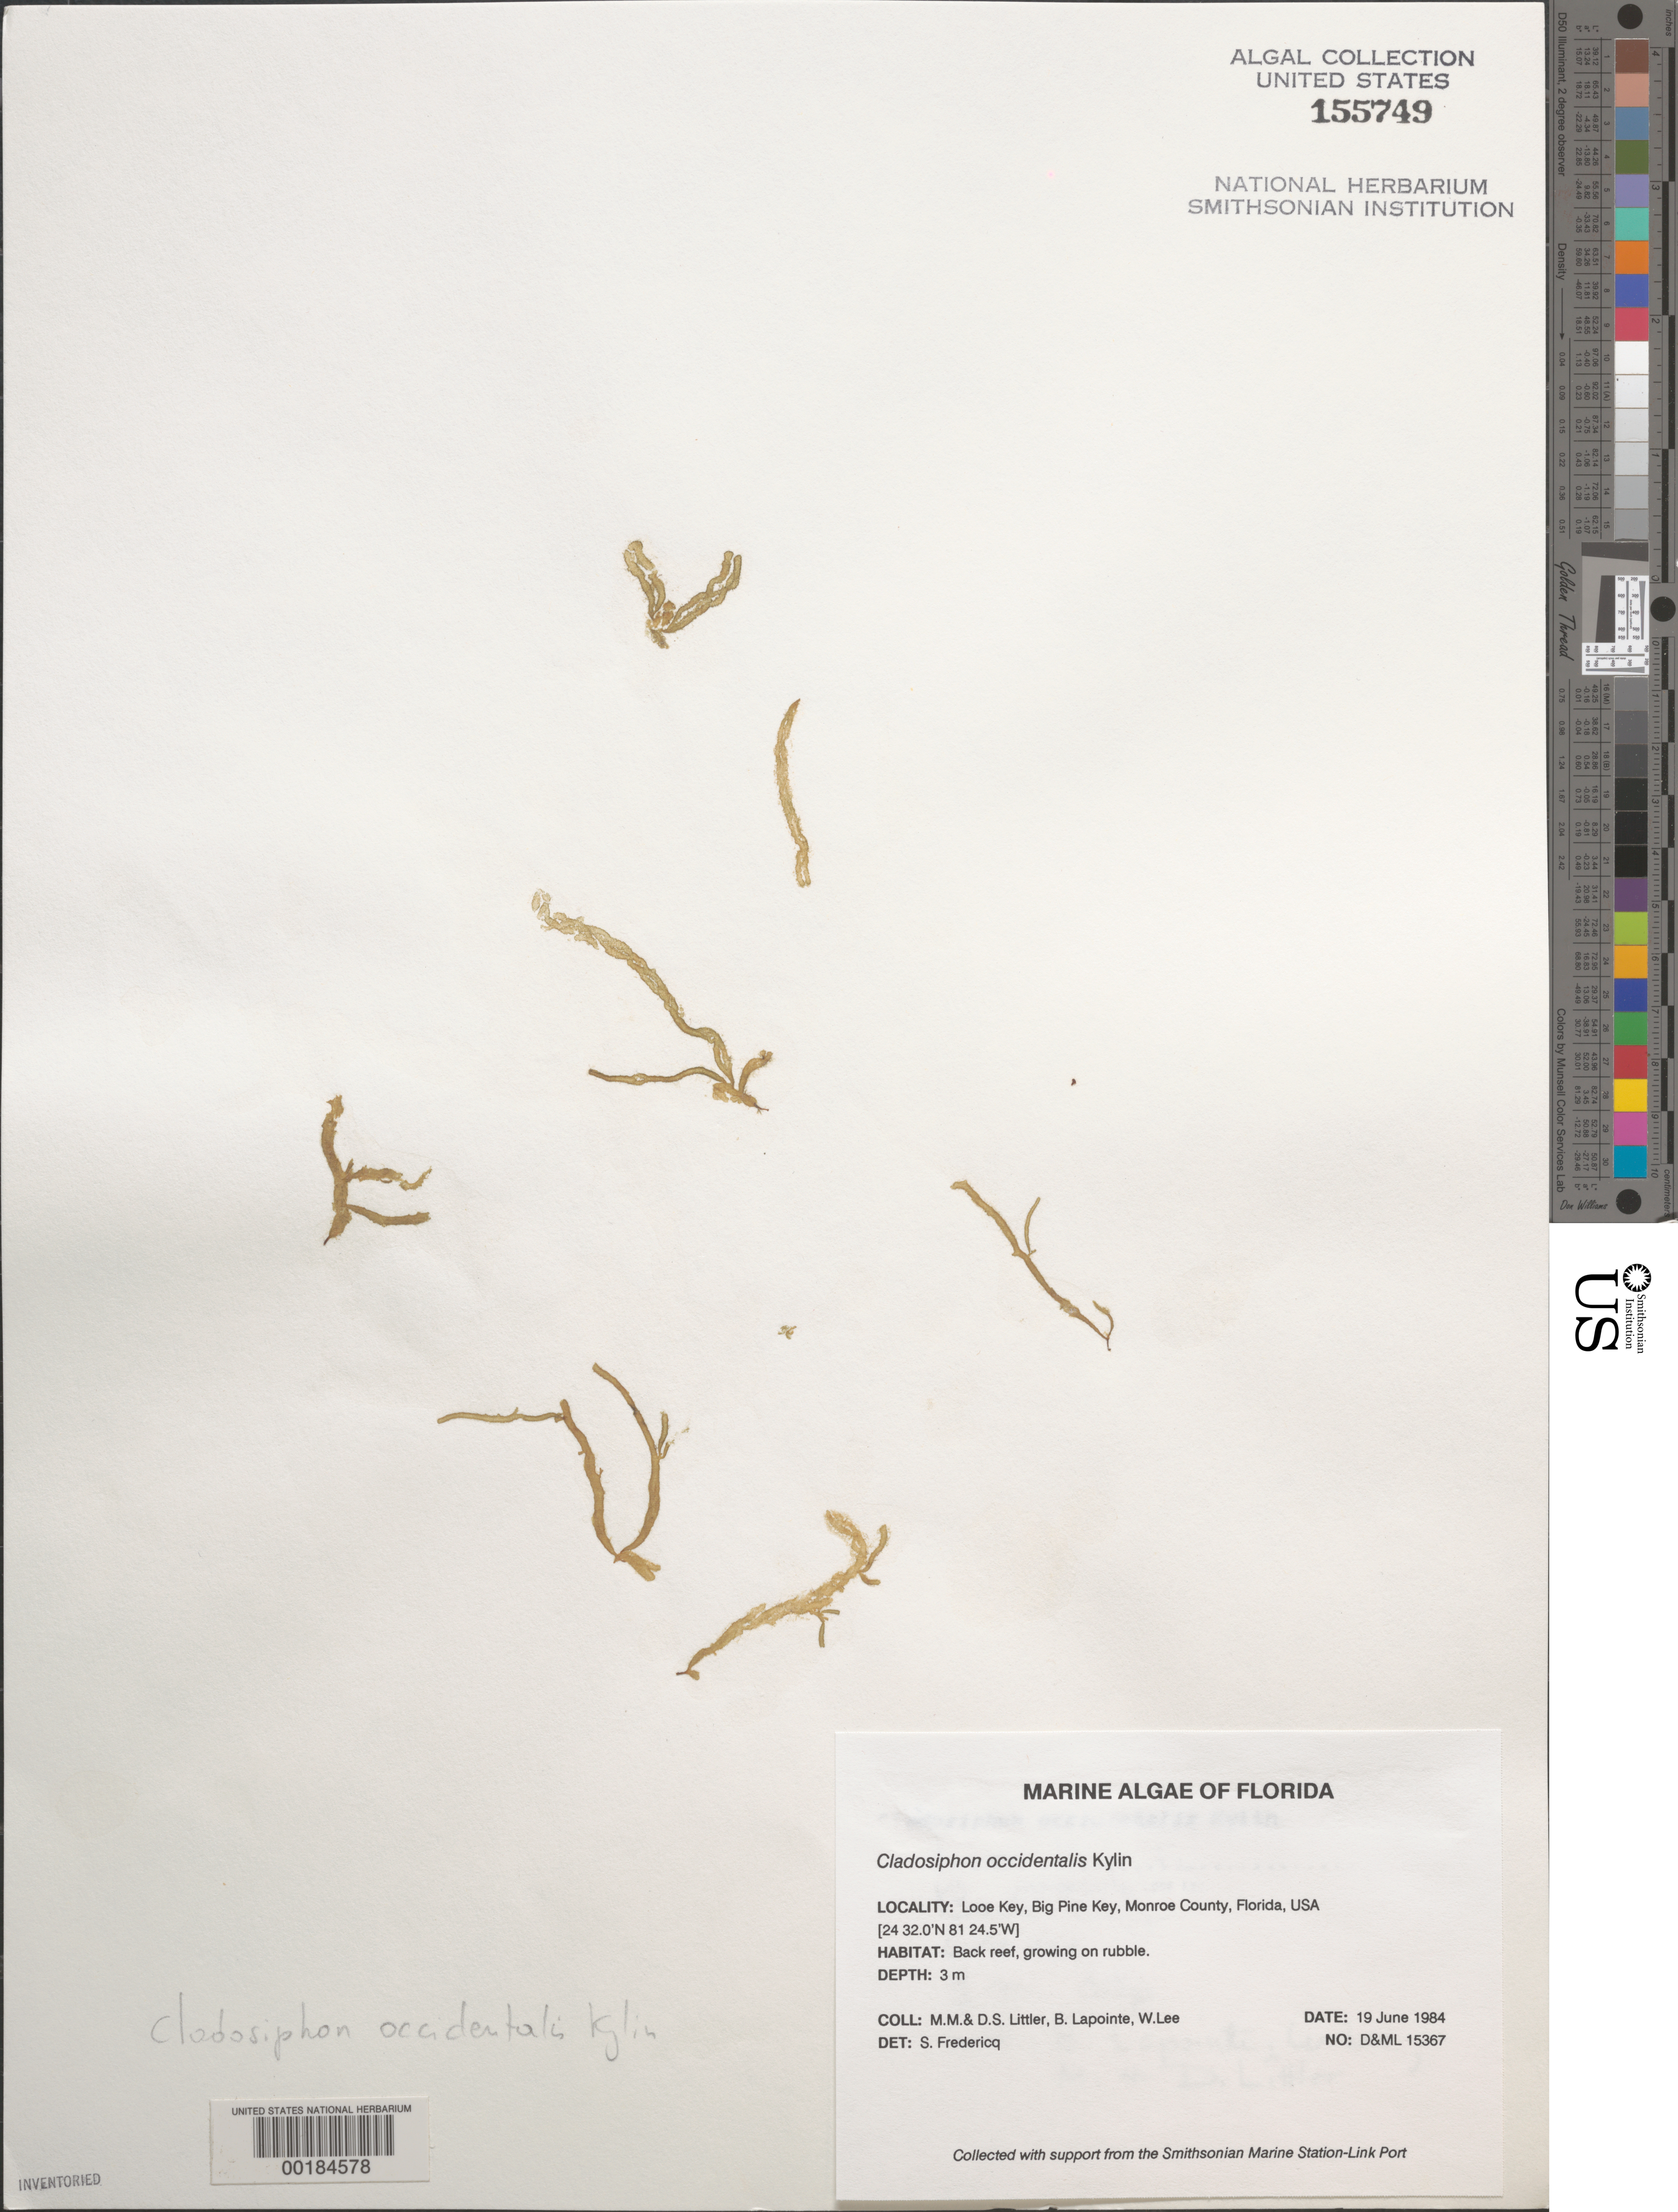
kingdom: Chromista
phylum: Ochrophyta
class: Phaeophyceae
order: Ectocarpales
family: Chordariaceae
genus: Cladosiphon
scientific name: Cladosiphon occidentalis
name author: Kylin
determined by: Fredericq, S.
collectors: M. M. Littler, D. S. Littler, B. Lapointe & W. Lee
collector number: D&ML 15367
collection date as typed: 19 Jun 1984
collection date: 1984-06-19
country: United States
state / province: Florida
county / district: Monroe County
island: Looe Key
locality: Looe Key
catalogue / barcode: US 155749